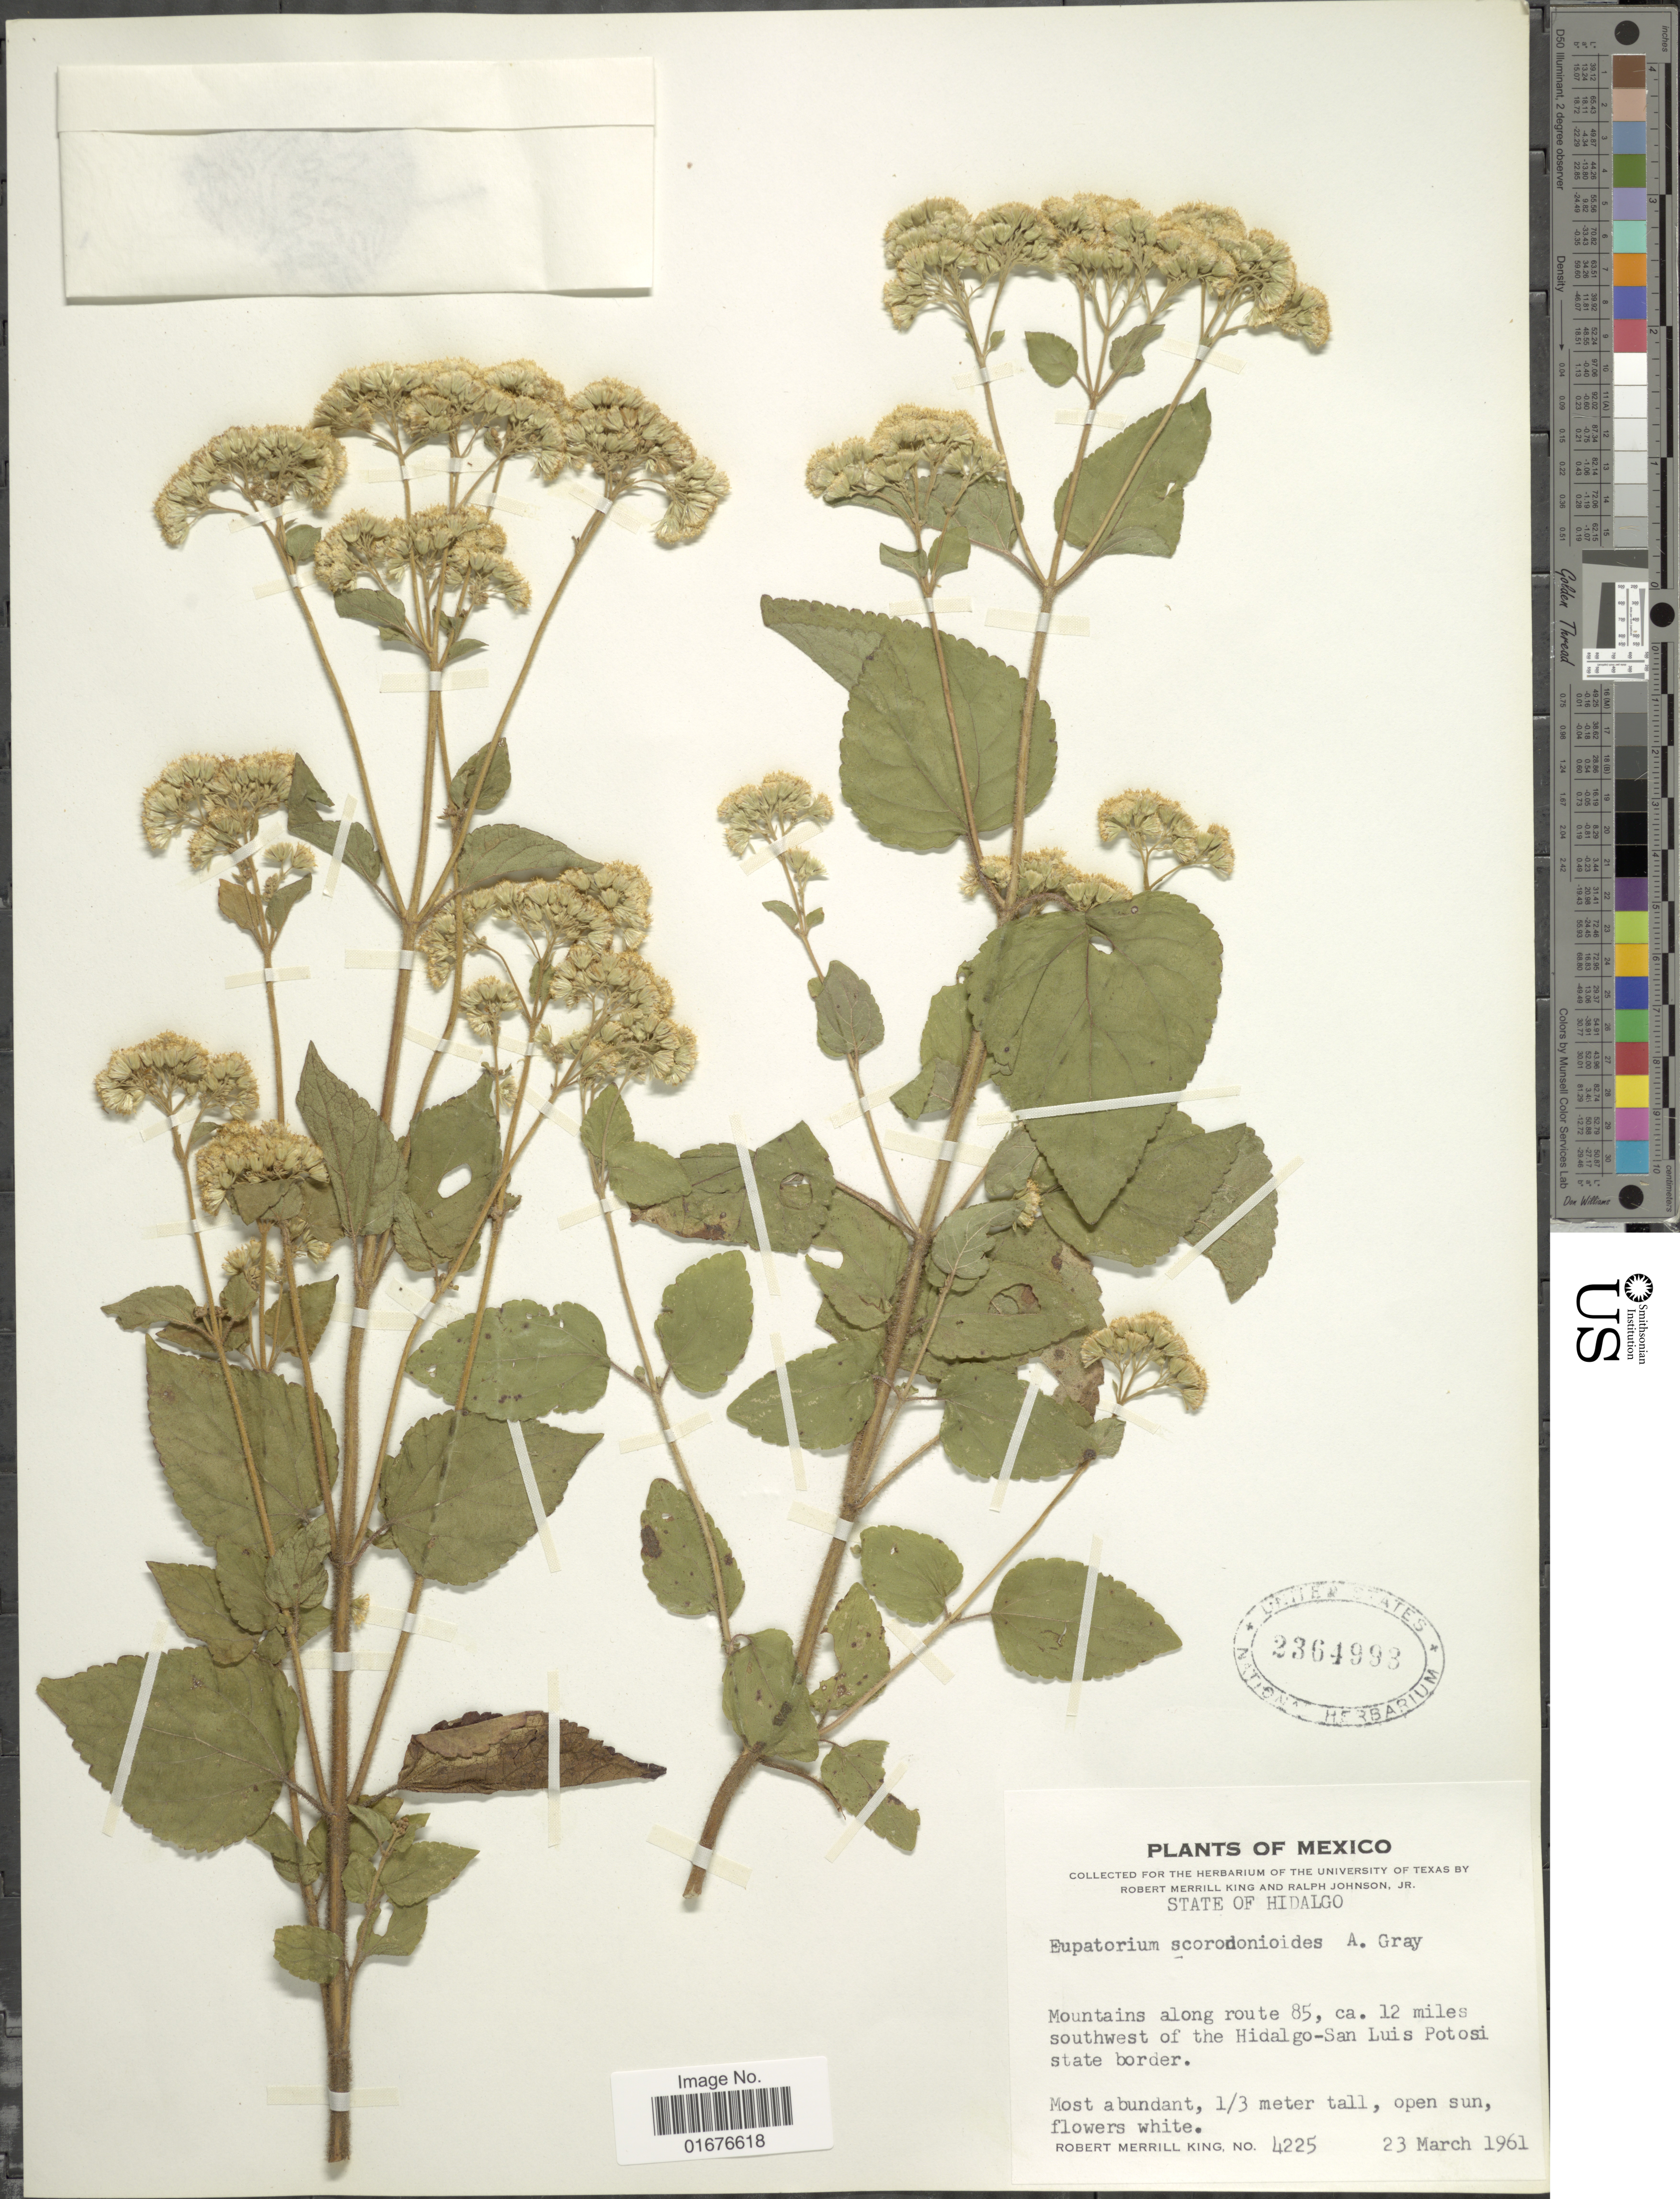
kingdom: Plantae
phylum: Tracheophyta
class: Magnoliopsida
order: Asterales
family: Asteraceae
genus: Ageratina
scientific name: Ageratina pichinchensis var. bustamenta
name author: (DC.) R.M. King & H. Rob.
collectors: R. M. King & R. Johnson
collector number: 4225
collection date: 1961-03-23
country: Mexico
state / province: Hidalgo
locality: Mountains along route 85, ca. 12 miles southwest of the Hidalgo- San Luis Potosi state border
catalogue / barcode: US 2364993